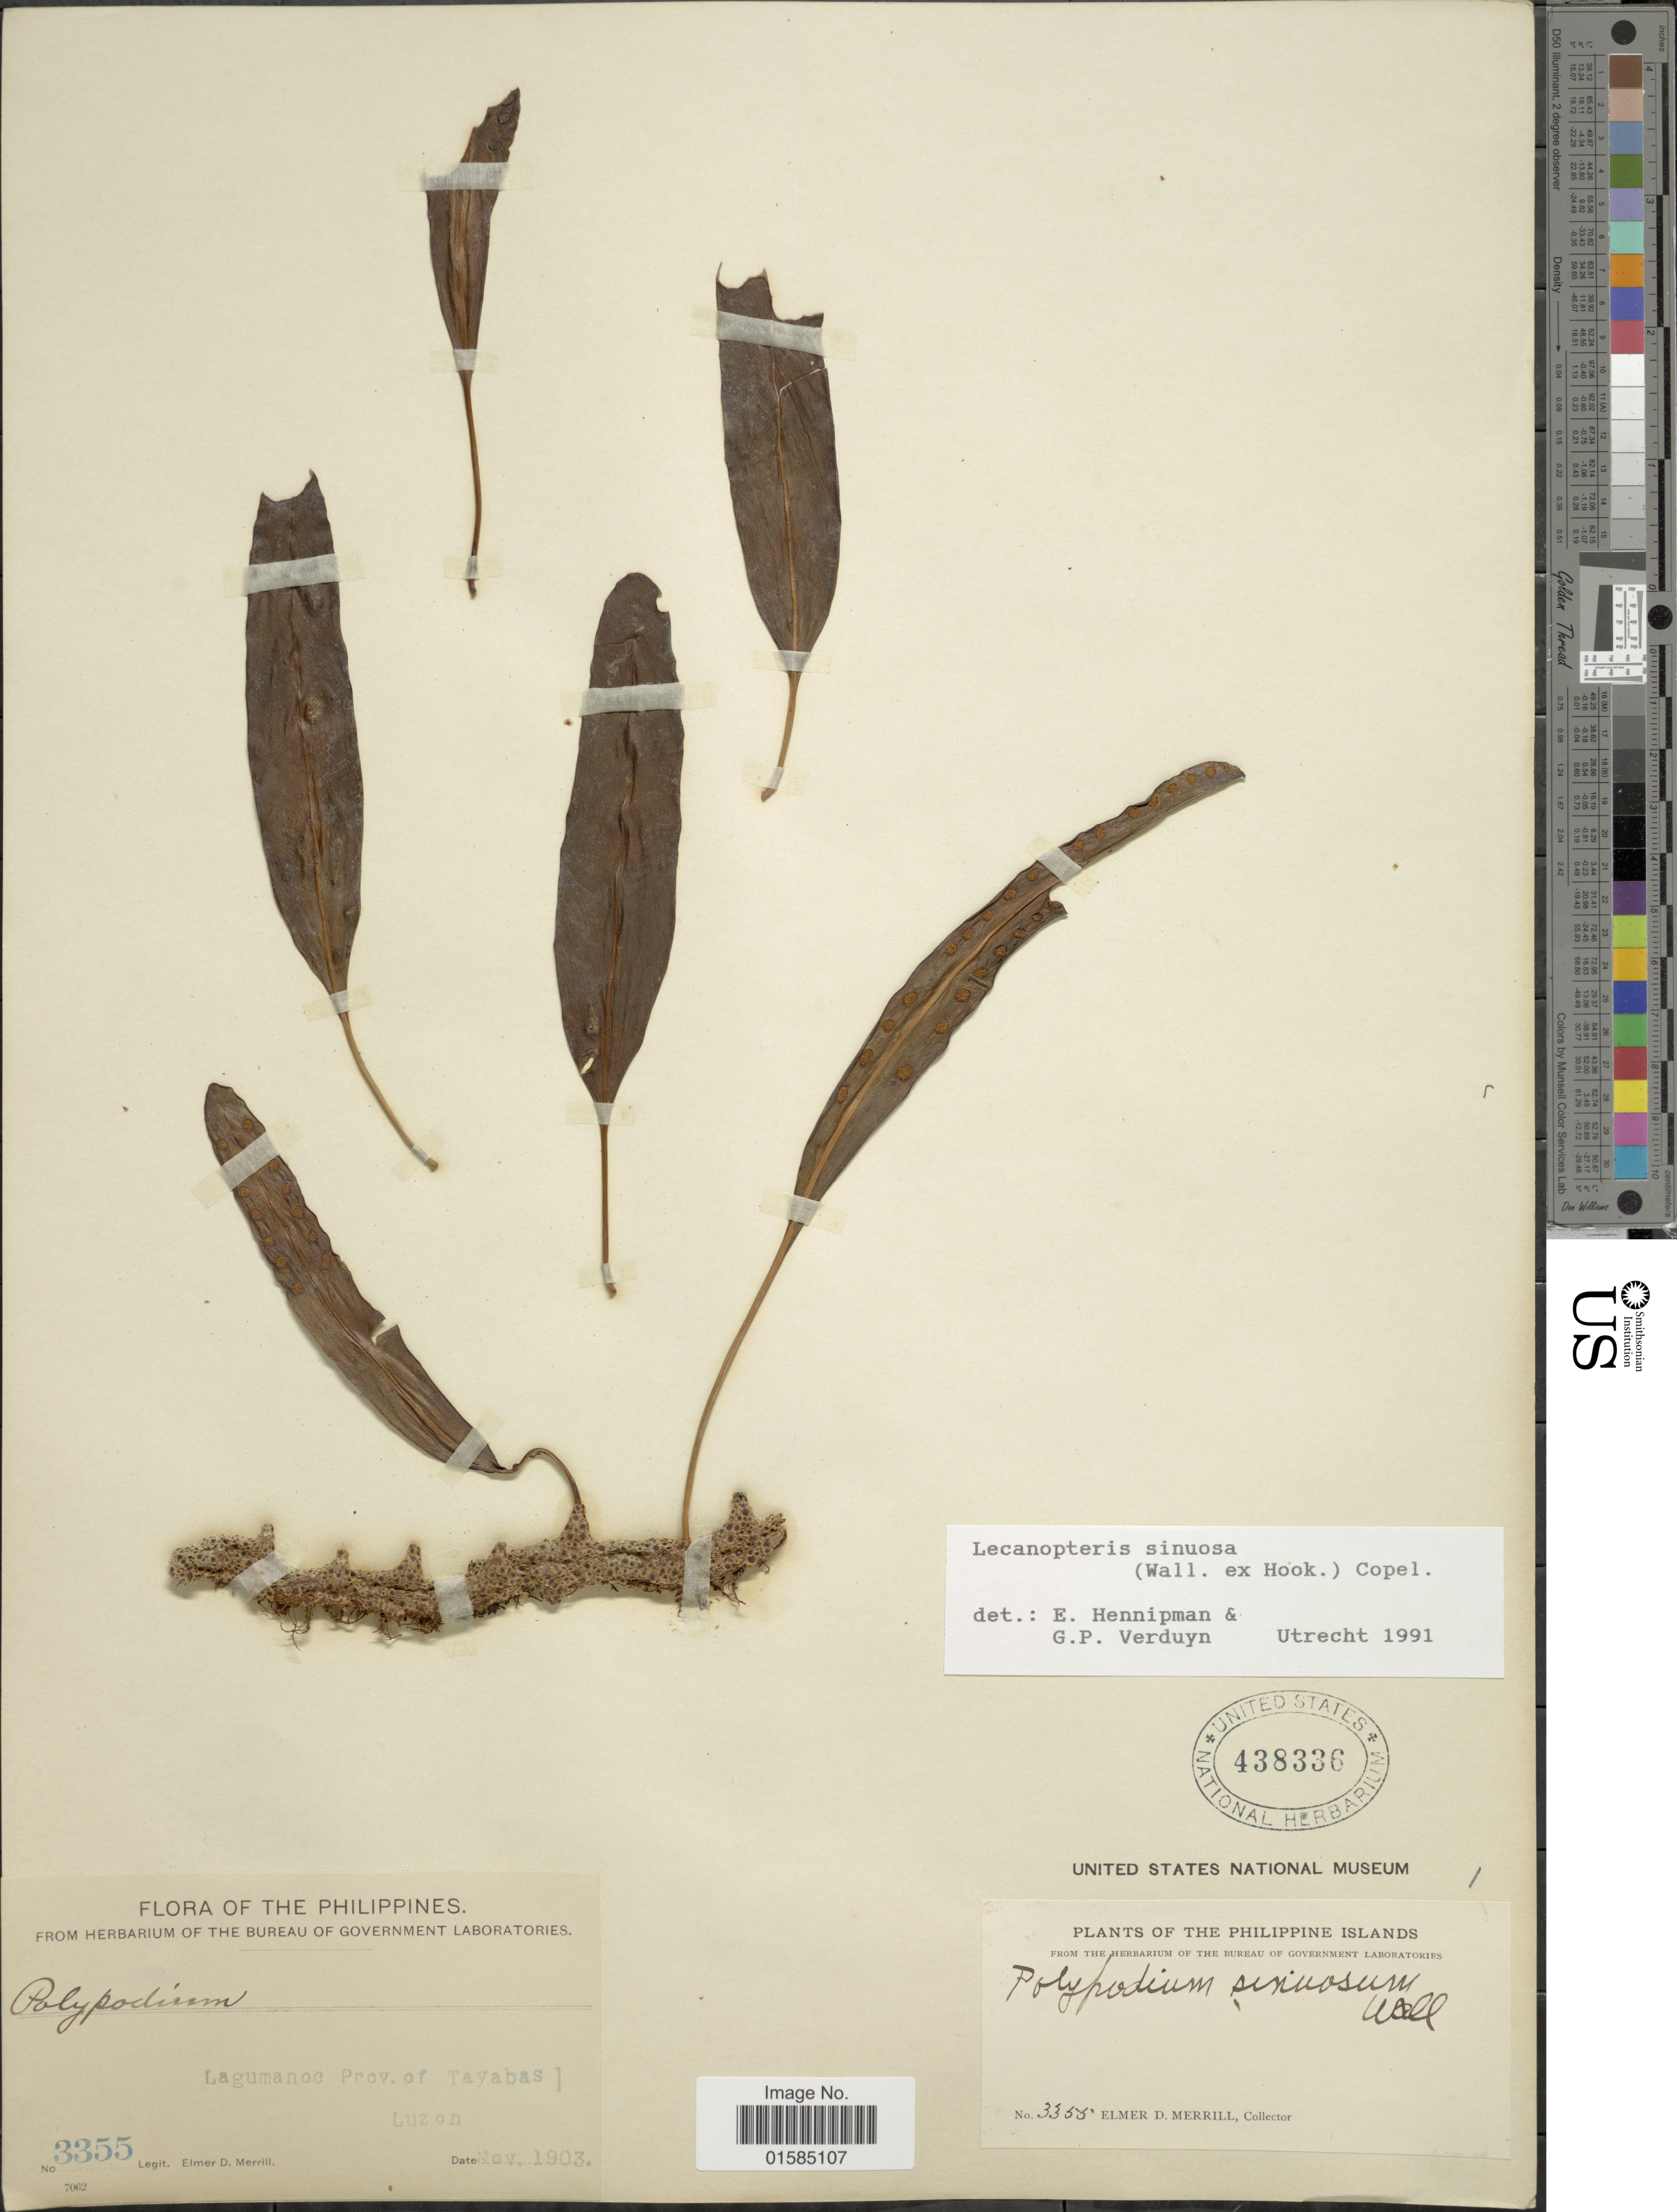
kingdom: Plantae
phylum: Tracheophyta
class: Polypodiopsida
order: Polypodiales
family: Polypodiaceae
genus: Lecanopteris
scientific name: Lecanopteris sinuosa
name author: (Wall. ex Hook.) Copel.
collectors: E. D. Merrill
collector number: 3355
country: Philippines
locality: The Philippine Island, Lagumanoc Prov. of Tayabas, Luzon.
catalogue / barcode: US 438336